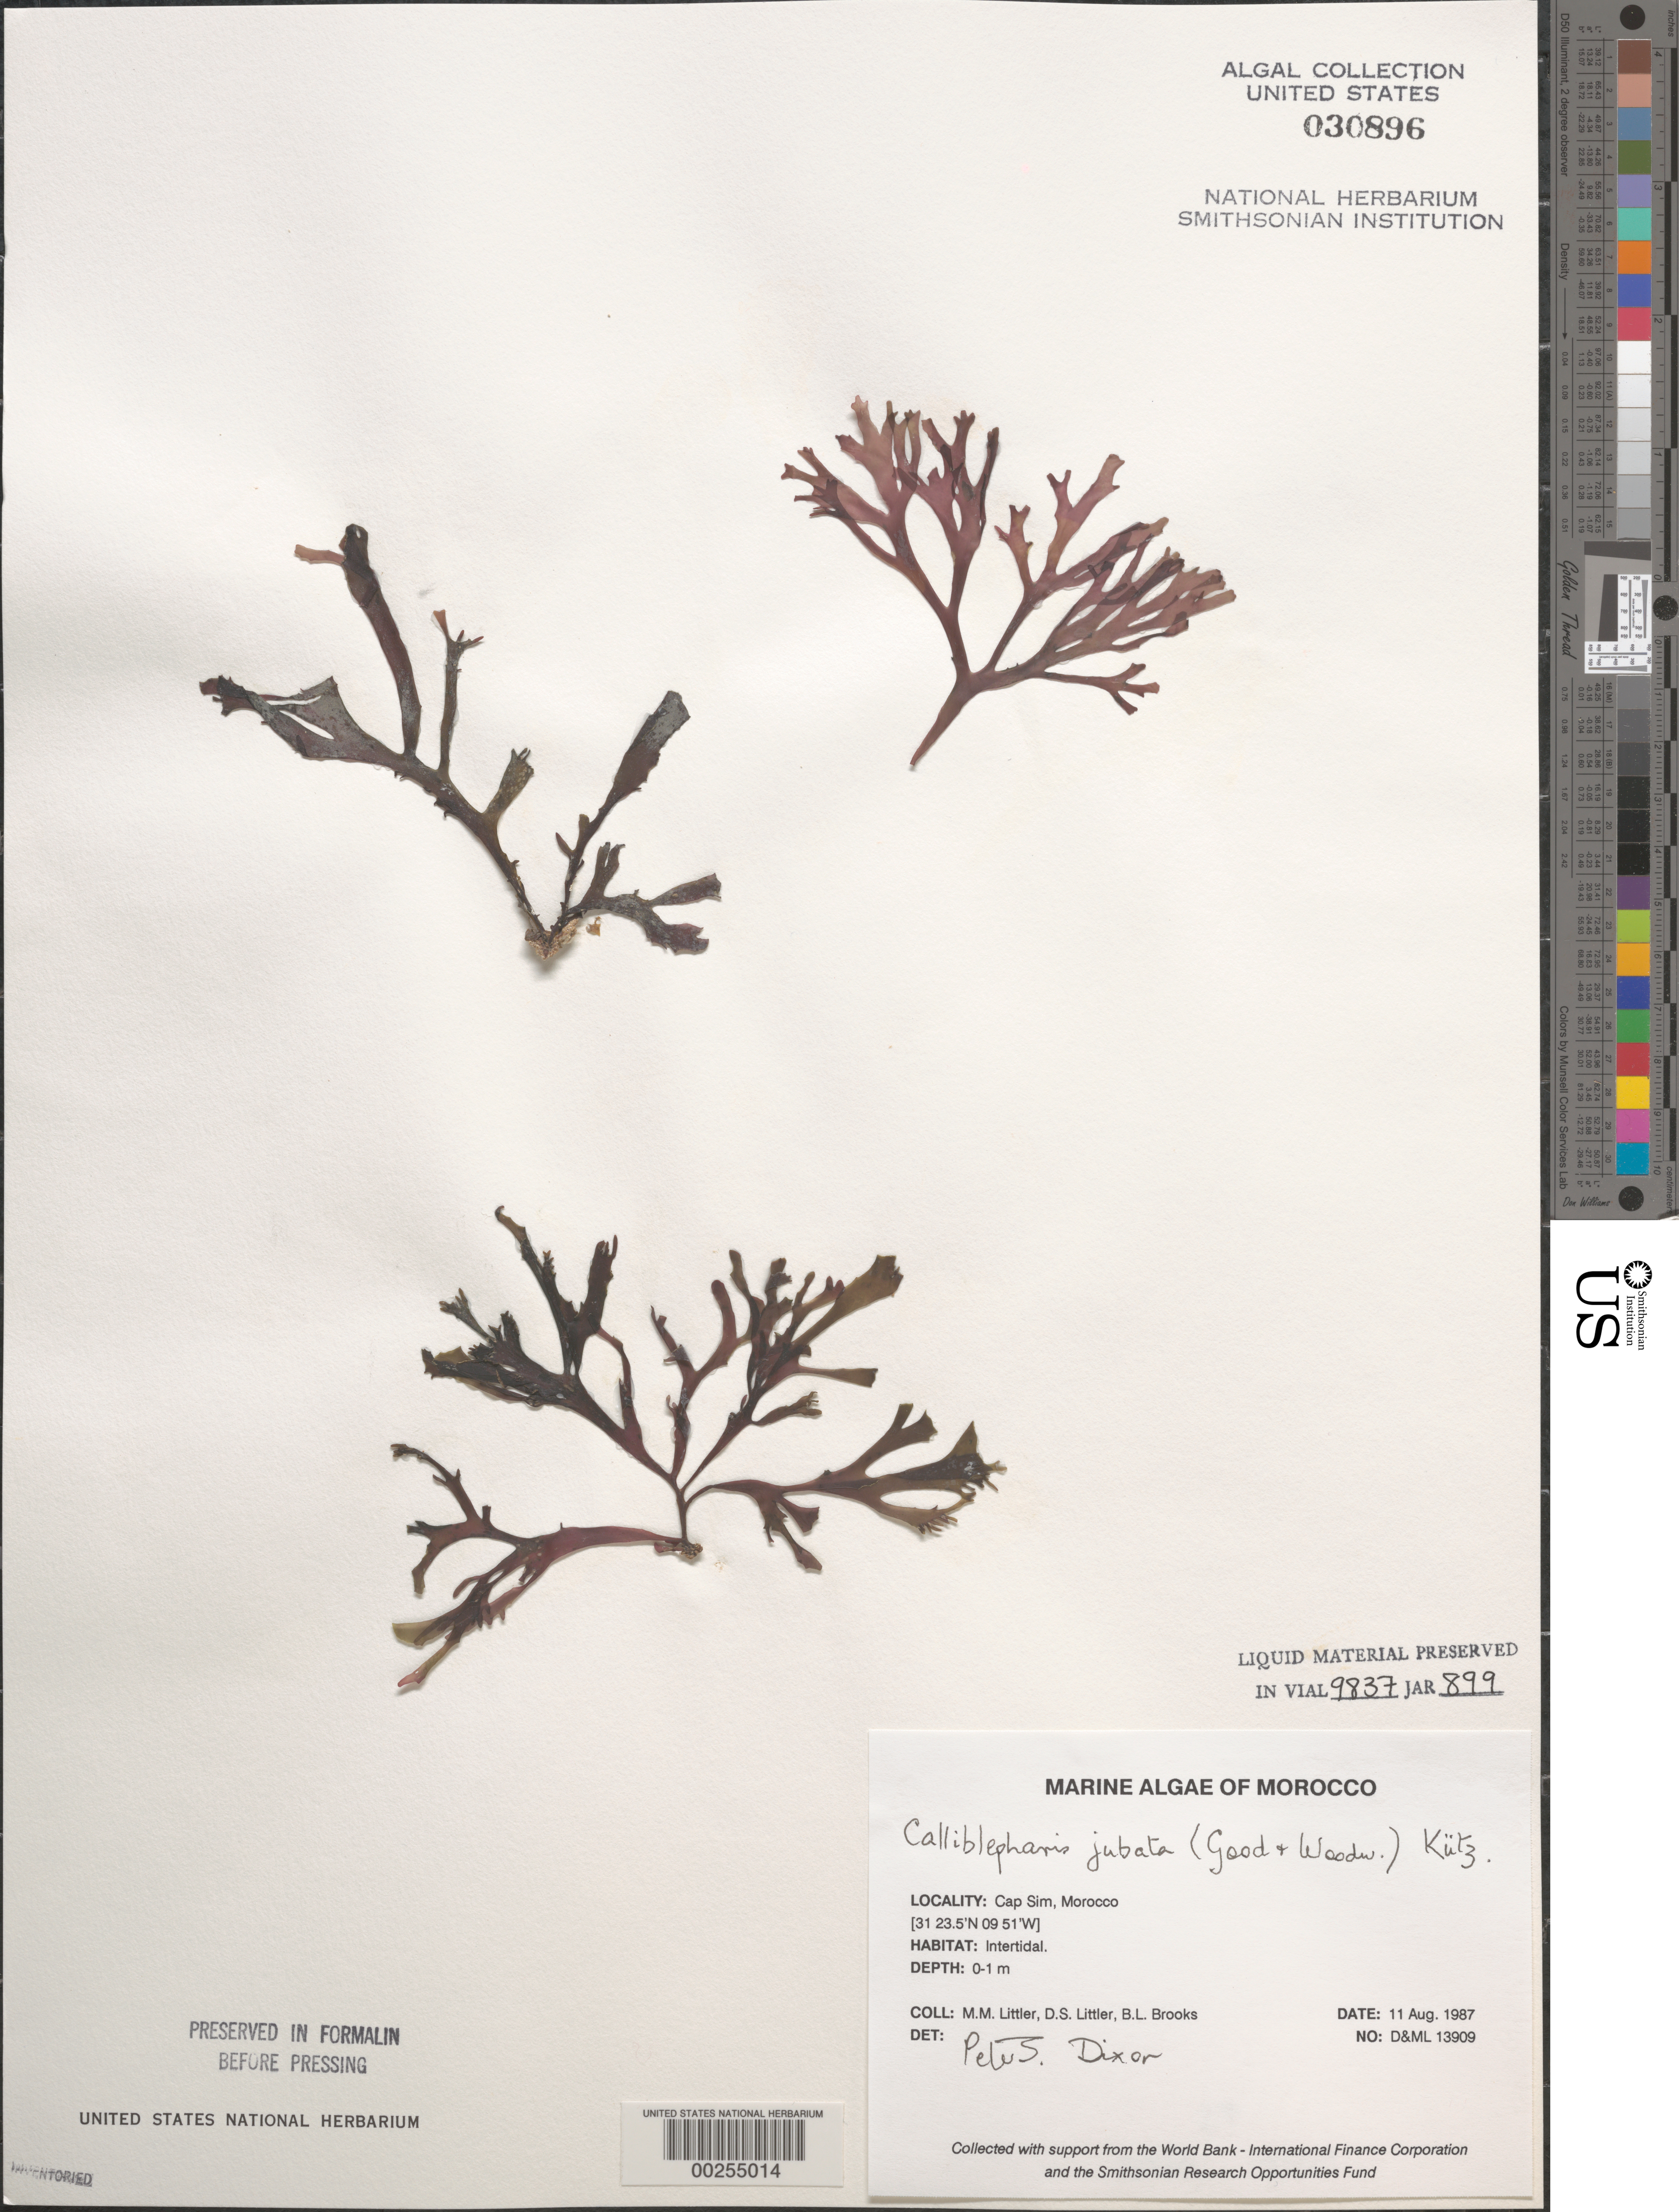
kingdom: Plantae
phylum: Rhodophyta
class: Florideophyceae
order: Gigartinales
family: Cystocloniaceae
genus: Calliblepharis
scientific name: Calliblepharis jubata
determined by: Dixon, P. S.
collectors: M. M. Littler, D. S. Littler & B. Brooks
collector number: D&ML 13909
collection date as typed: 11 Aug 1987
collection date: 1987-08-11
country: Morocco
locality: Cap Sim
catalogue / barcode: US 30896